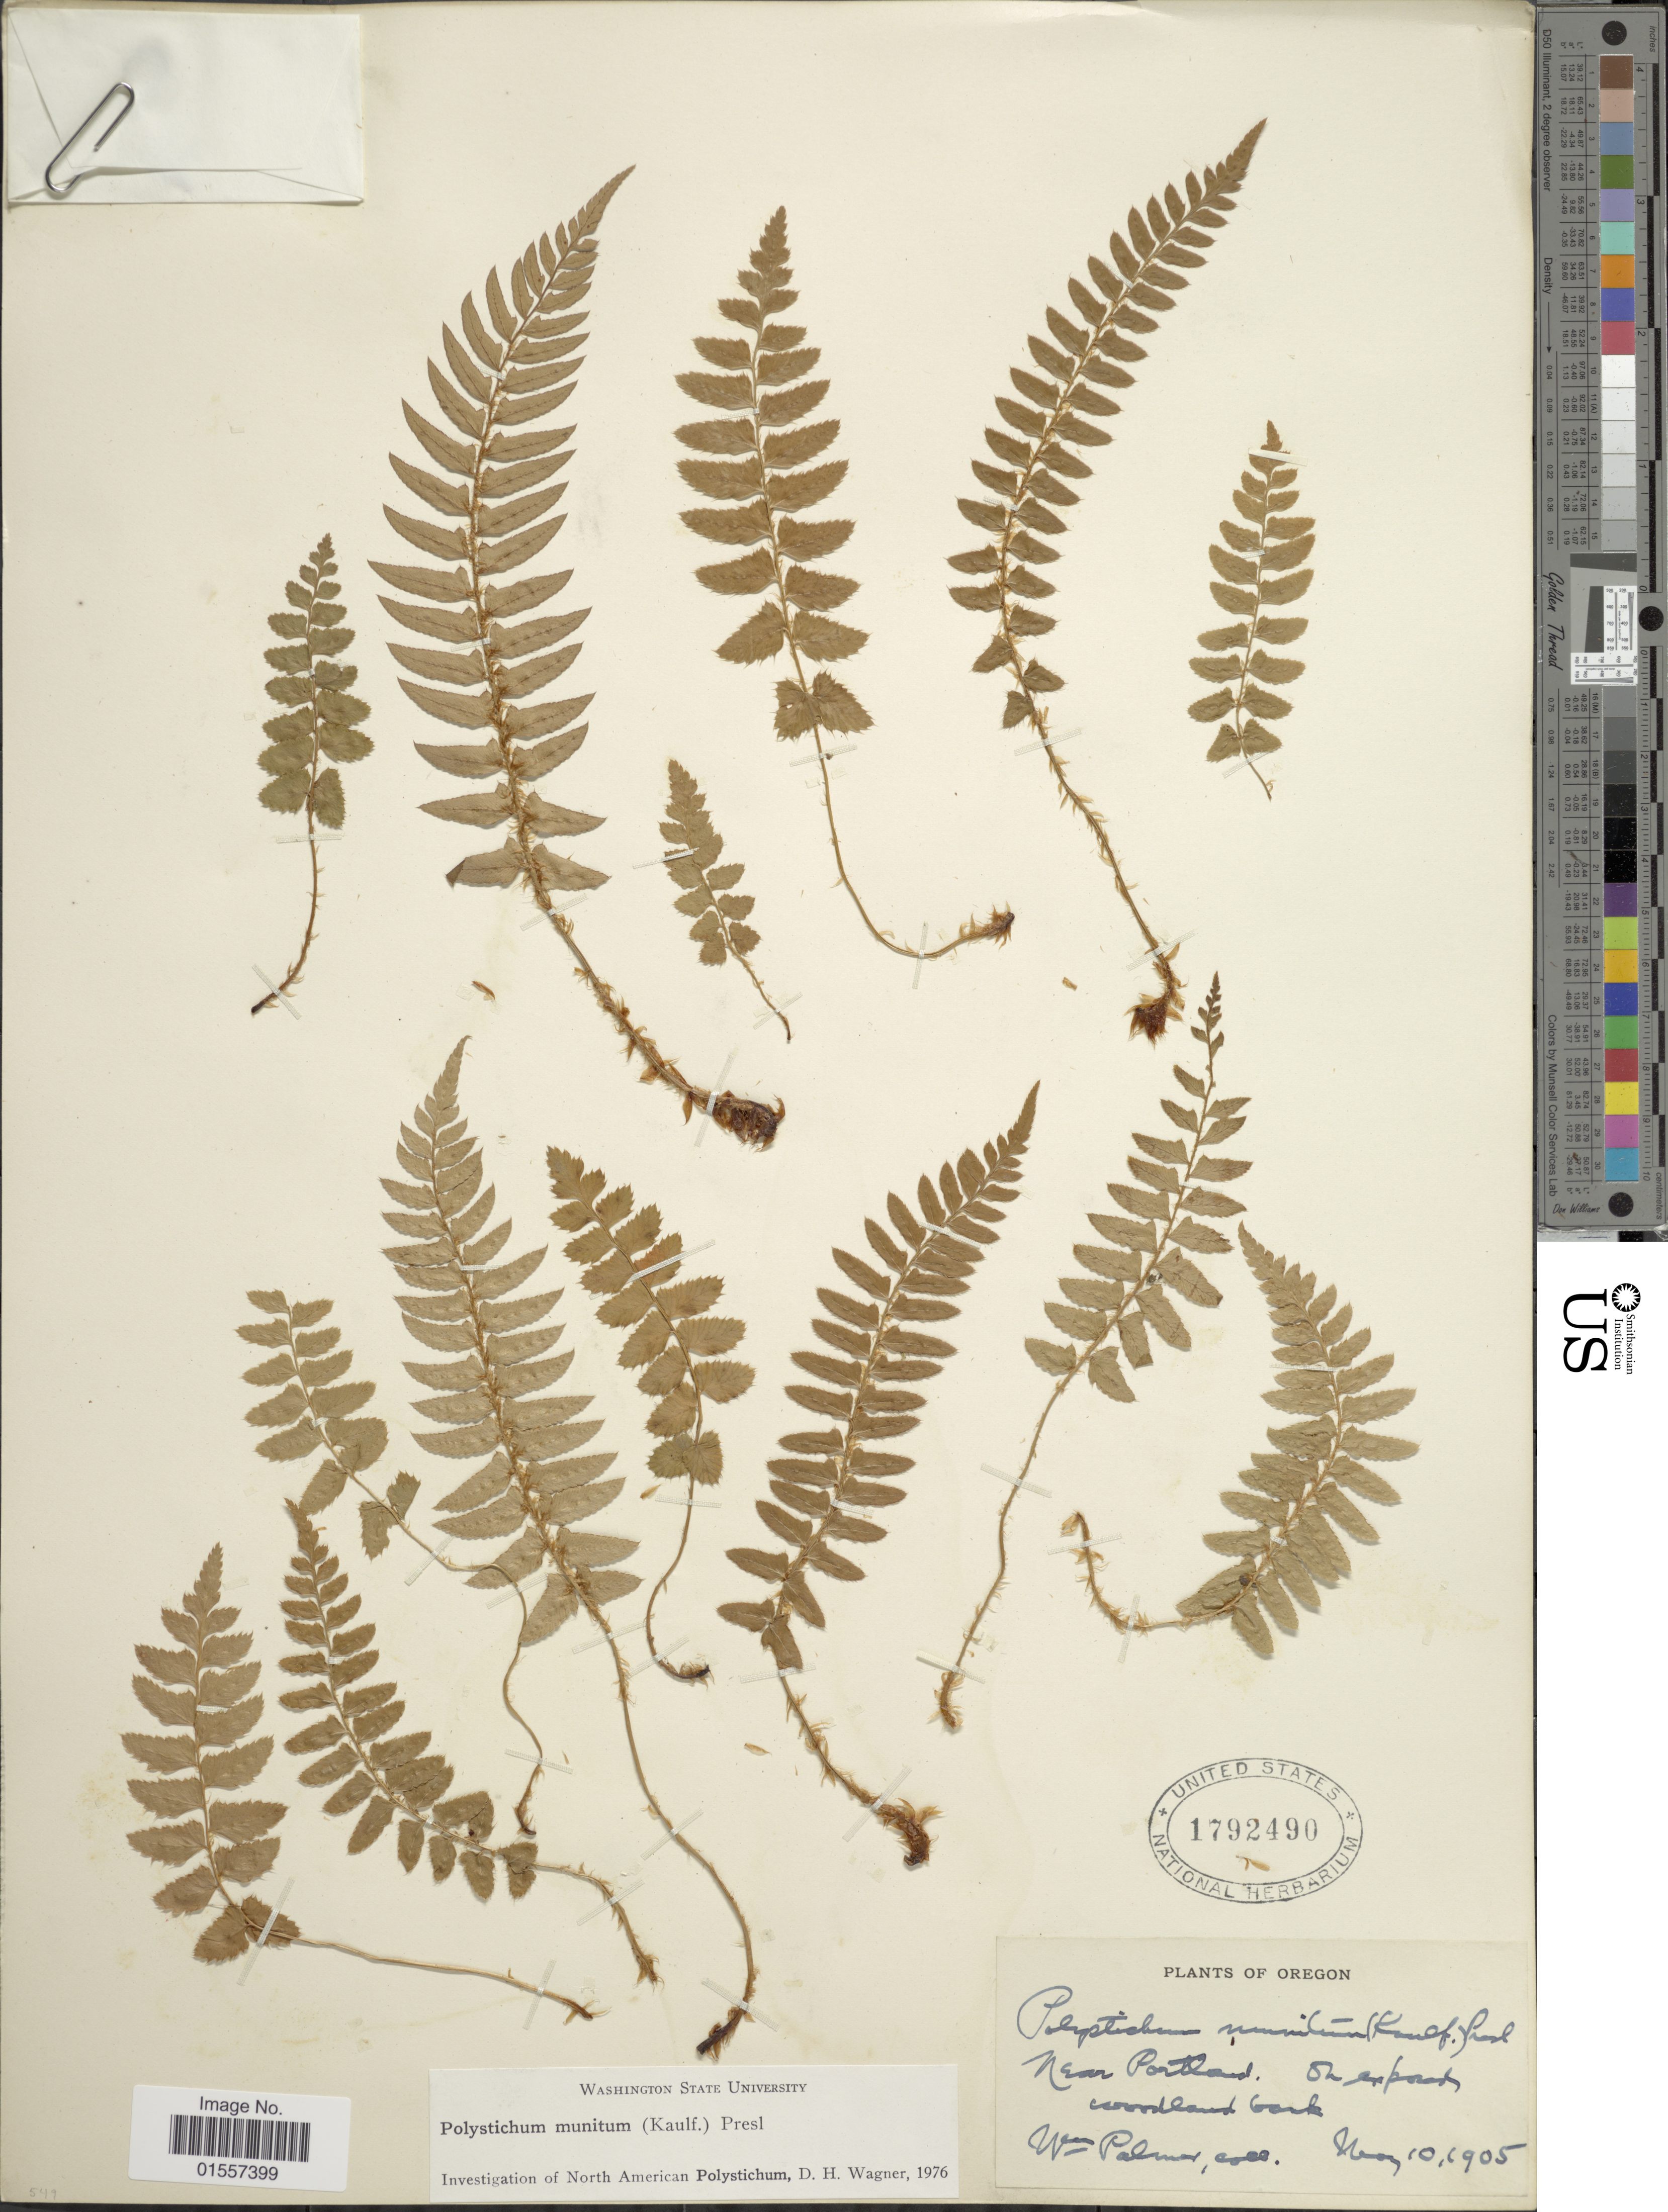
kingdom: Plantae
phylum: Tracheophyta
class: Polypodiopsida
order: Polypodiales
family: Dryopteridaceae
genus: Polystichum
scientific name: Polystichum munitum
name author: (Kaulf.) C. Presl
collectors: W. Palmer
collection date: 1905-05-10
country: United States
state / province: Oregon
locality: Oregon, near Portland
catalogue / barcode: US 1792490